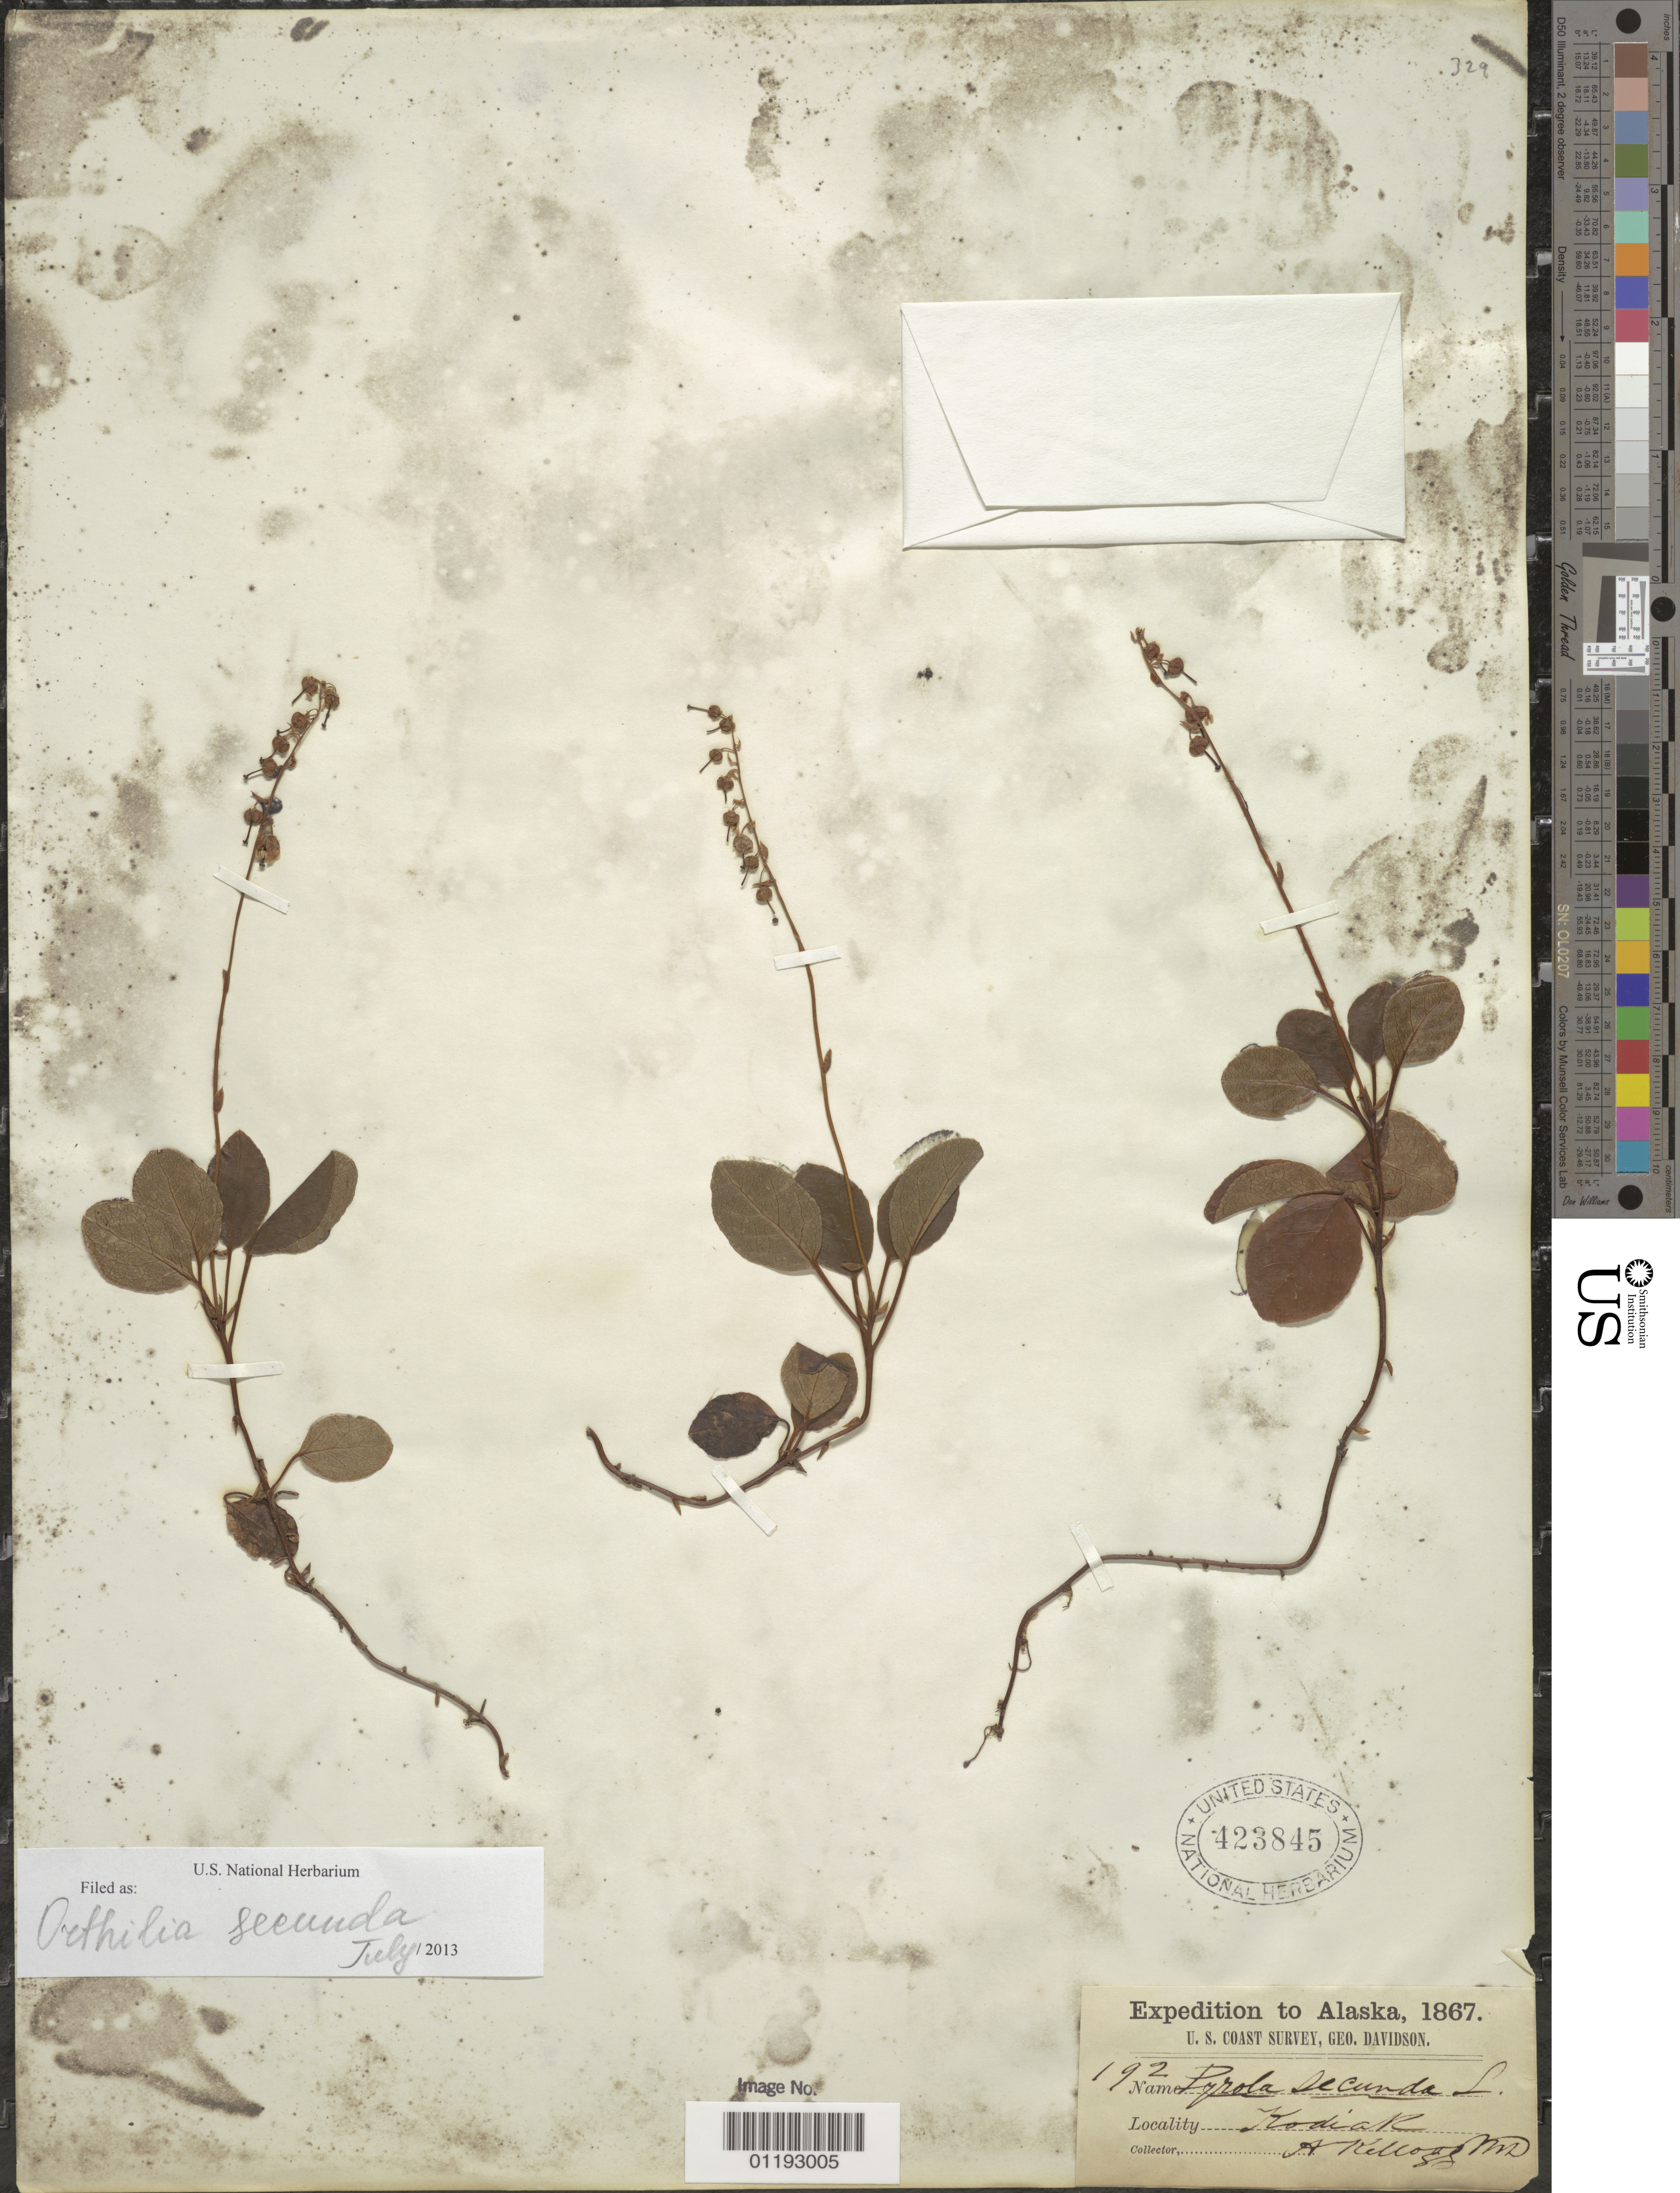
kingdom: Plantae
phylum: Tracheophyta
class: Magnoliopsida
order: Ericales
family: Ericaceae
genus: Orthilia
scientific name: Orthilia secunda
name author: (L.) House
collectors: A. Kellogg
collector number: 192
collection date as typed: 1867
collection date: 1867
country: United States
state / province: Alaska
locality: Kodiak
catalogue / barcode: US 423845